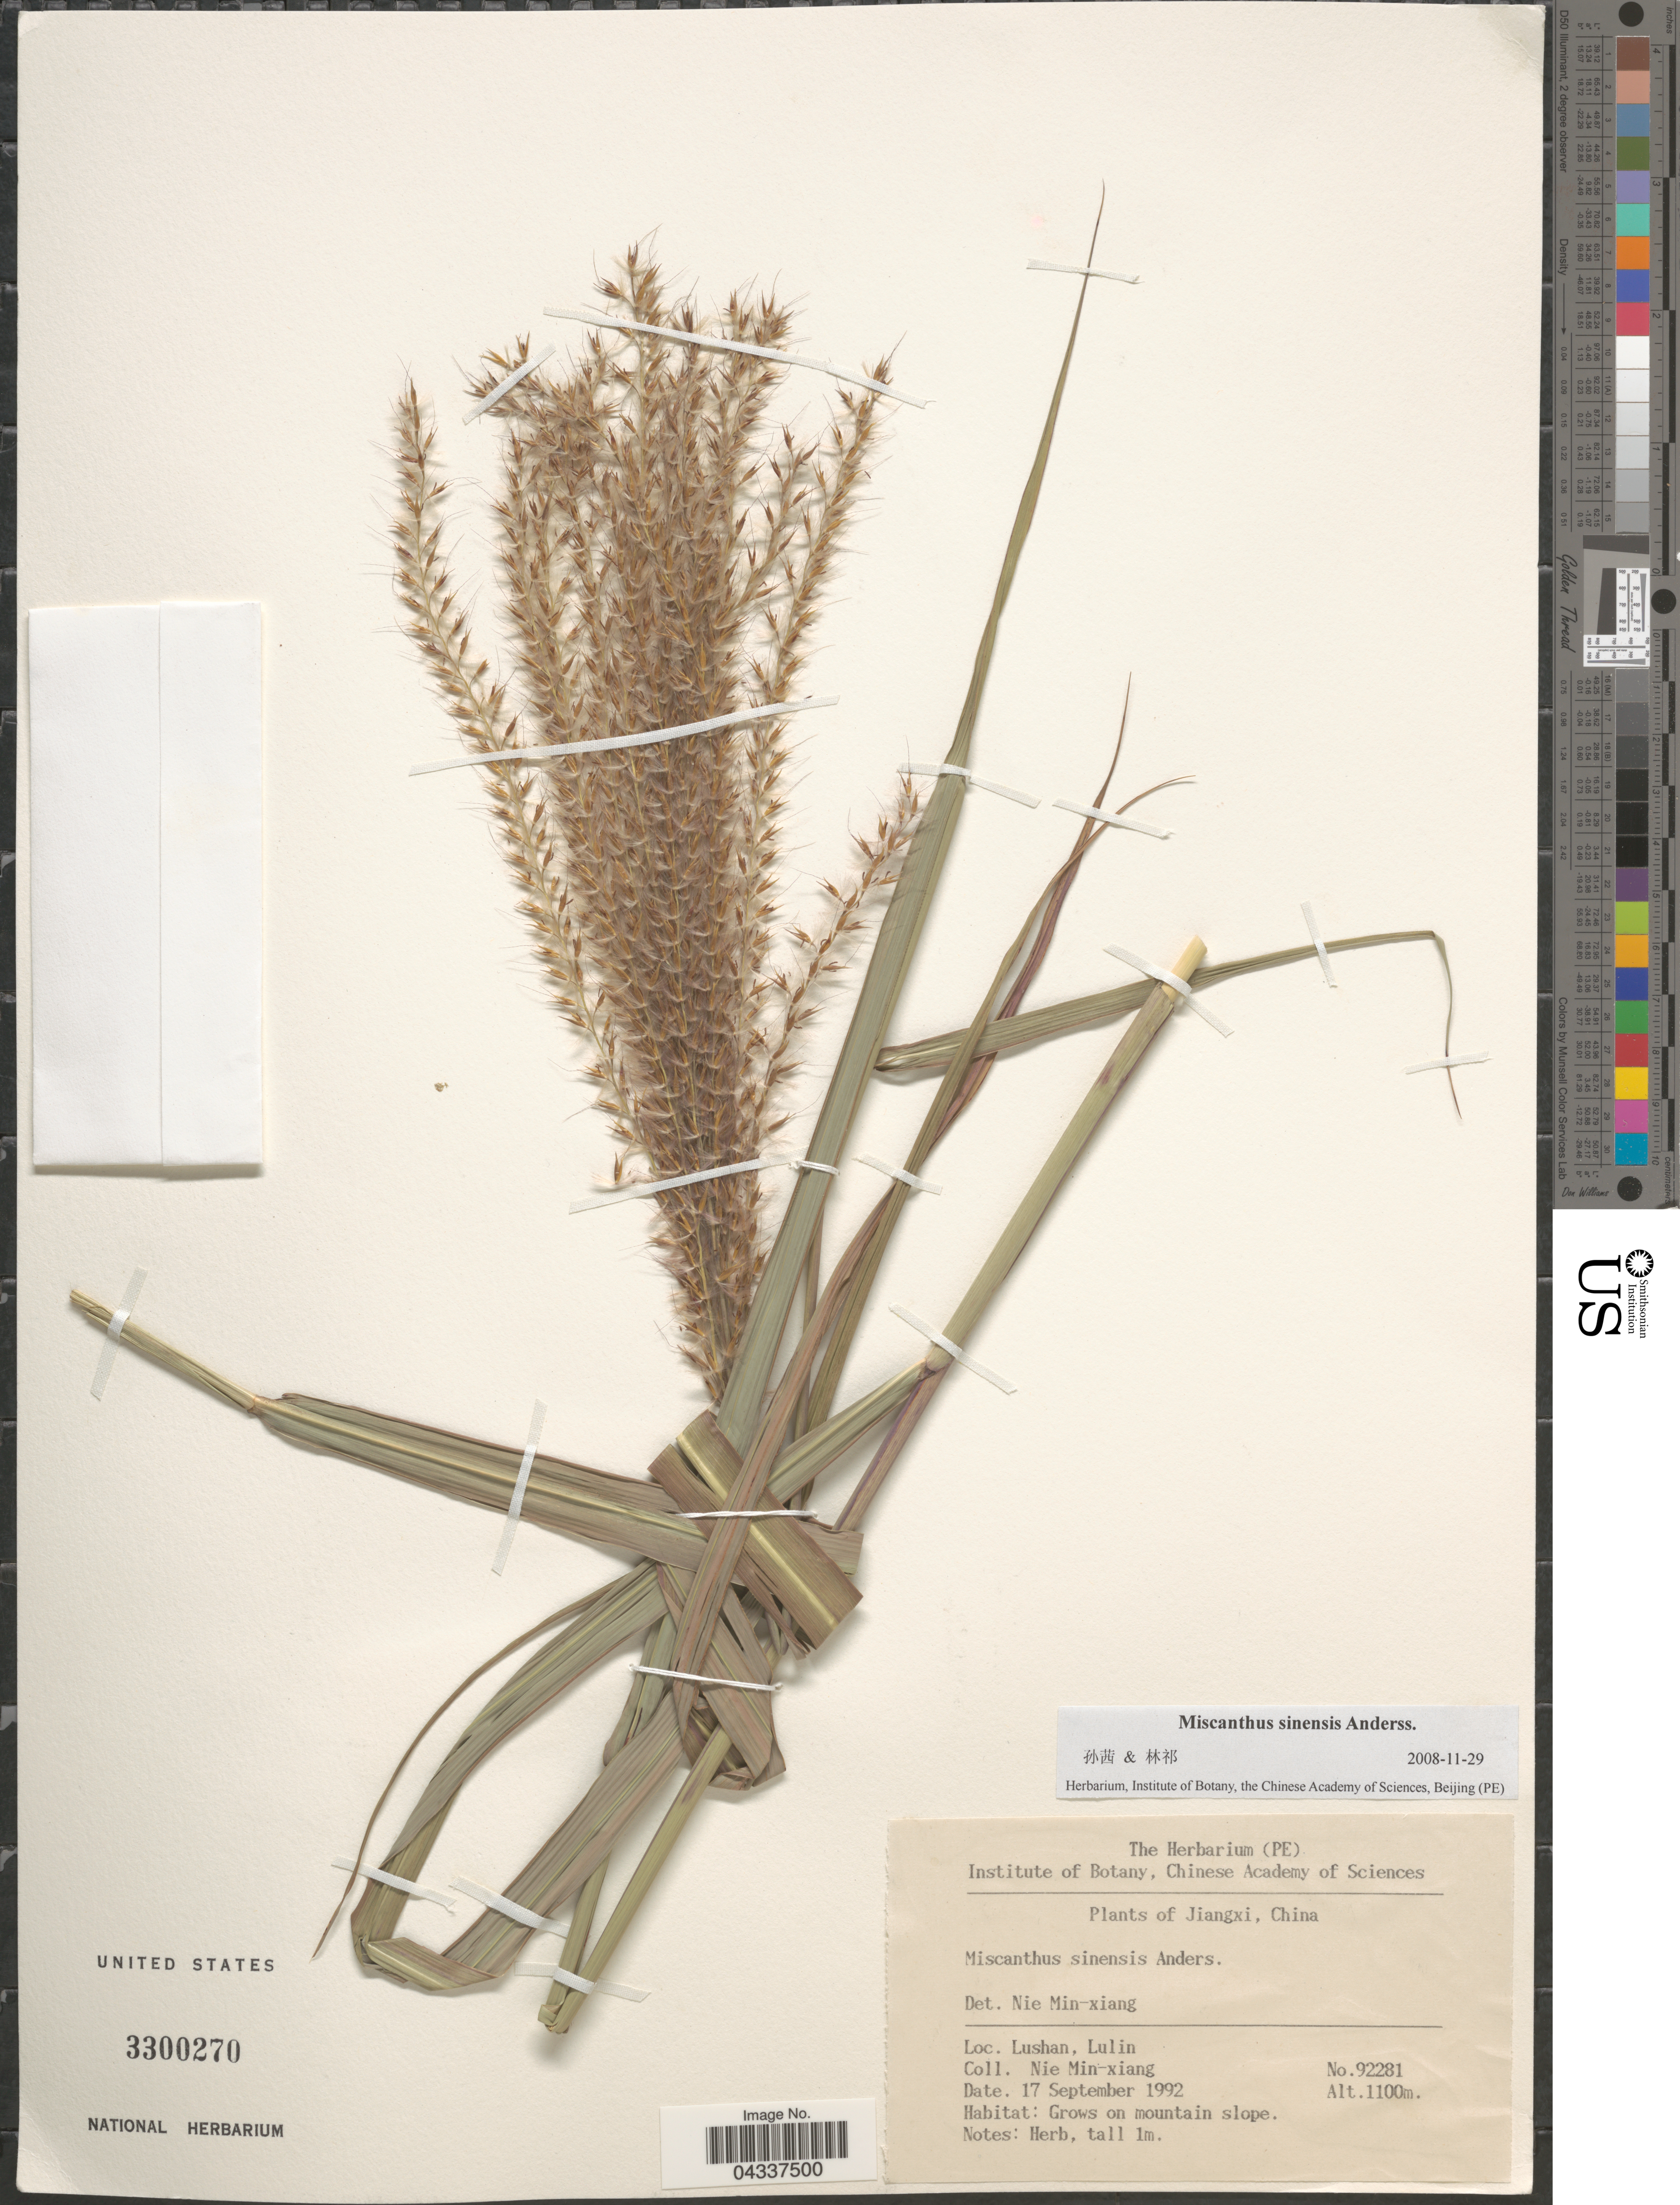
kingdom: Plantae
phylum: Tracheophyta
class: Liliopsida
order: Poales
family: Poaceae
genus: Miscanthus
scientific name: Miscanthus sinensis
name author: Andersson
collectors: M. Nie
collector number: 92281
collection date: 1992-09-17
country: China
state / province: Jiangxi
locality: Lushan, Lulin. Grows on mountain slope.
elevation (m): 110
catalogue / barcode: US 3300270